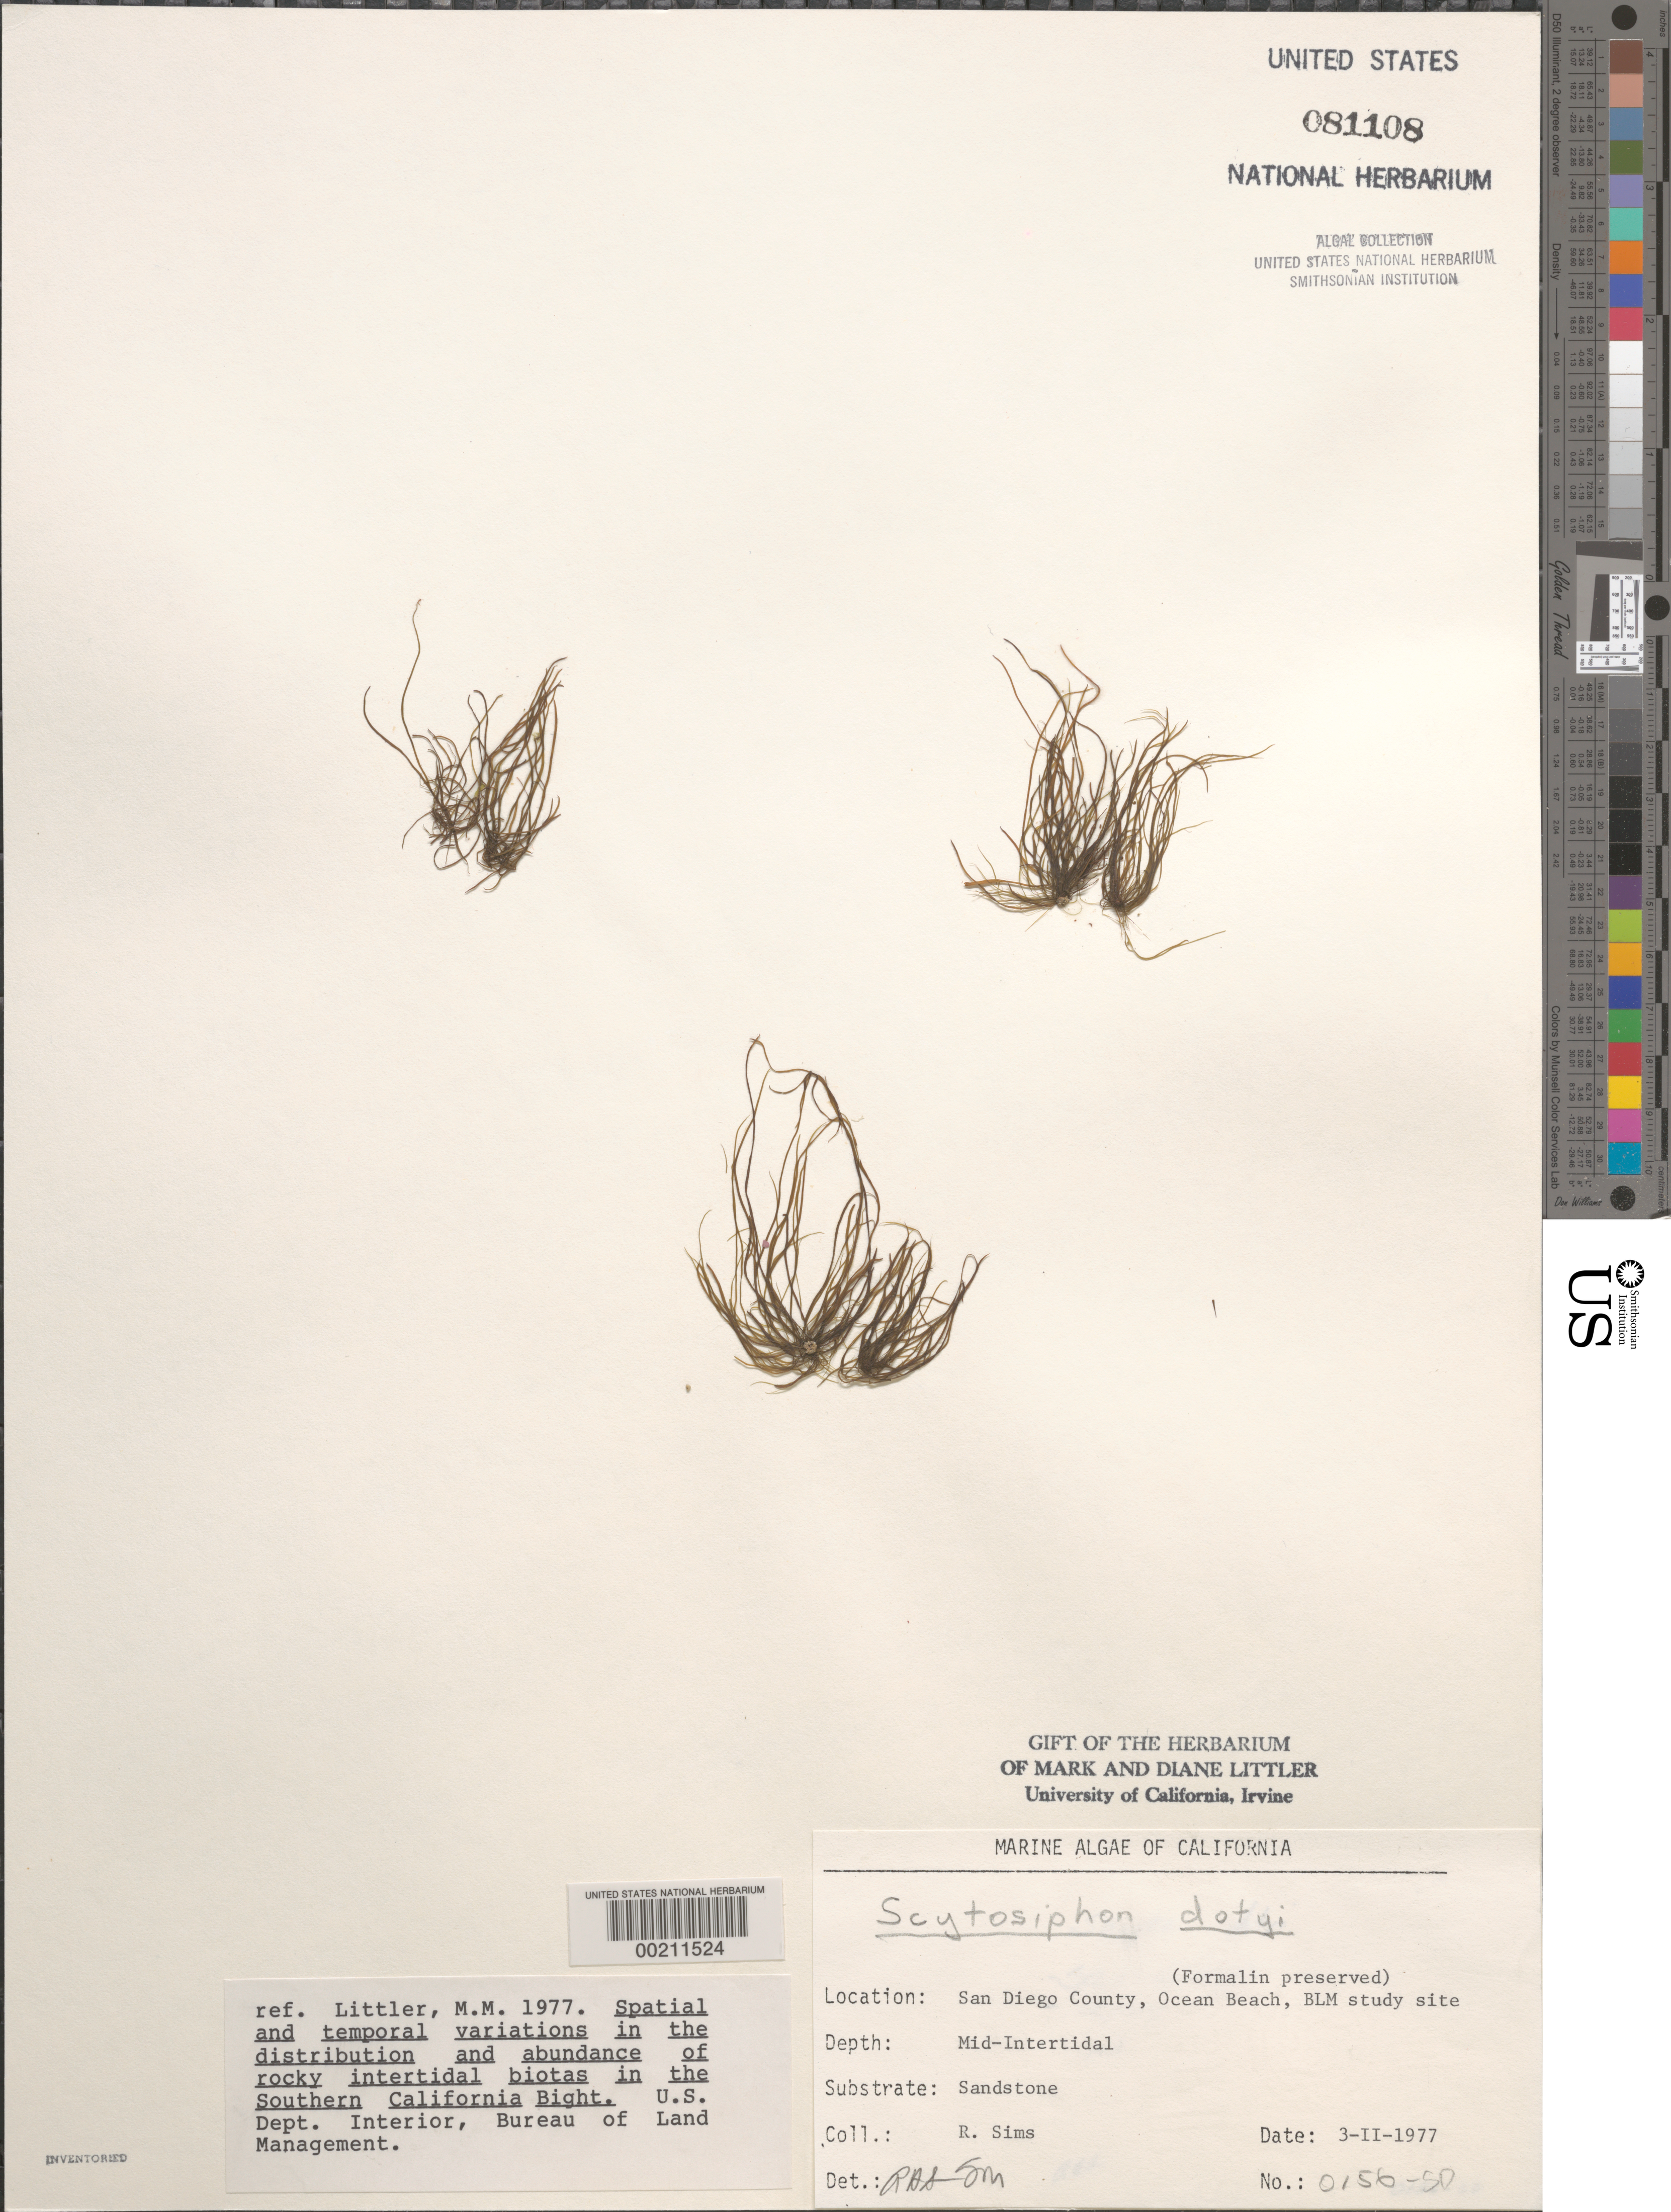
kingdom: Chromista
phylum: Ochrophyta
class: Phaeophyceae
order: Scytosiphonales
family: Scytosiphonaceae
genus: Scytosiphon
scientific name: Scytosiphon dotyi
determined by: Sims, Robert H.; Murray, S. N.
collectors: R. H. Sims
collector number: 0156-sd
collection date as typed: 03 Feb 1977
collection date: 1977-02-03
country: United States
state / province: California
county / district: San Diego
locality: End of Del Monte Street, Ocean Beach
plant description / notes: BLM-SOCALBIGHT Rocky Intertidal Survey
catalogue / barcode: US 81108